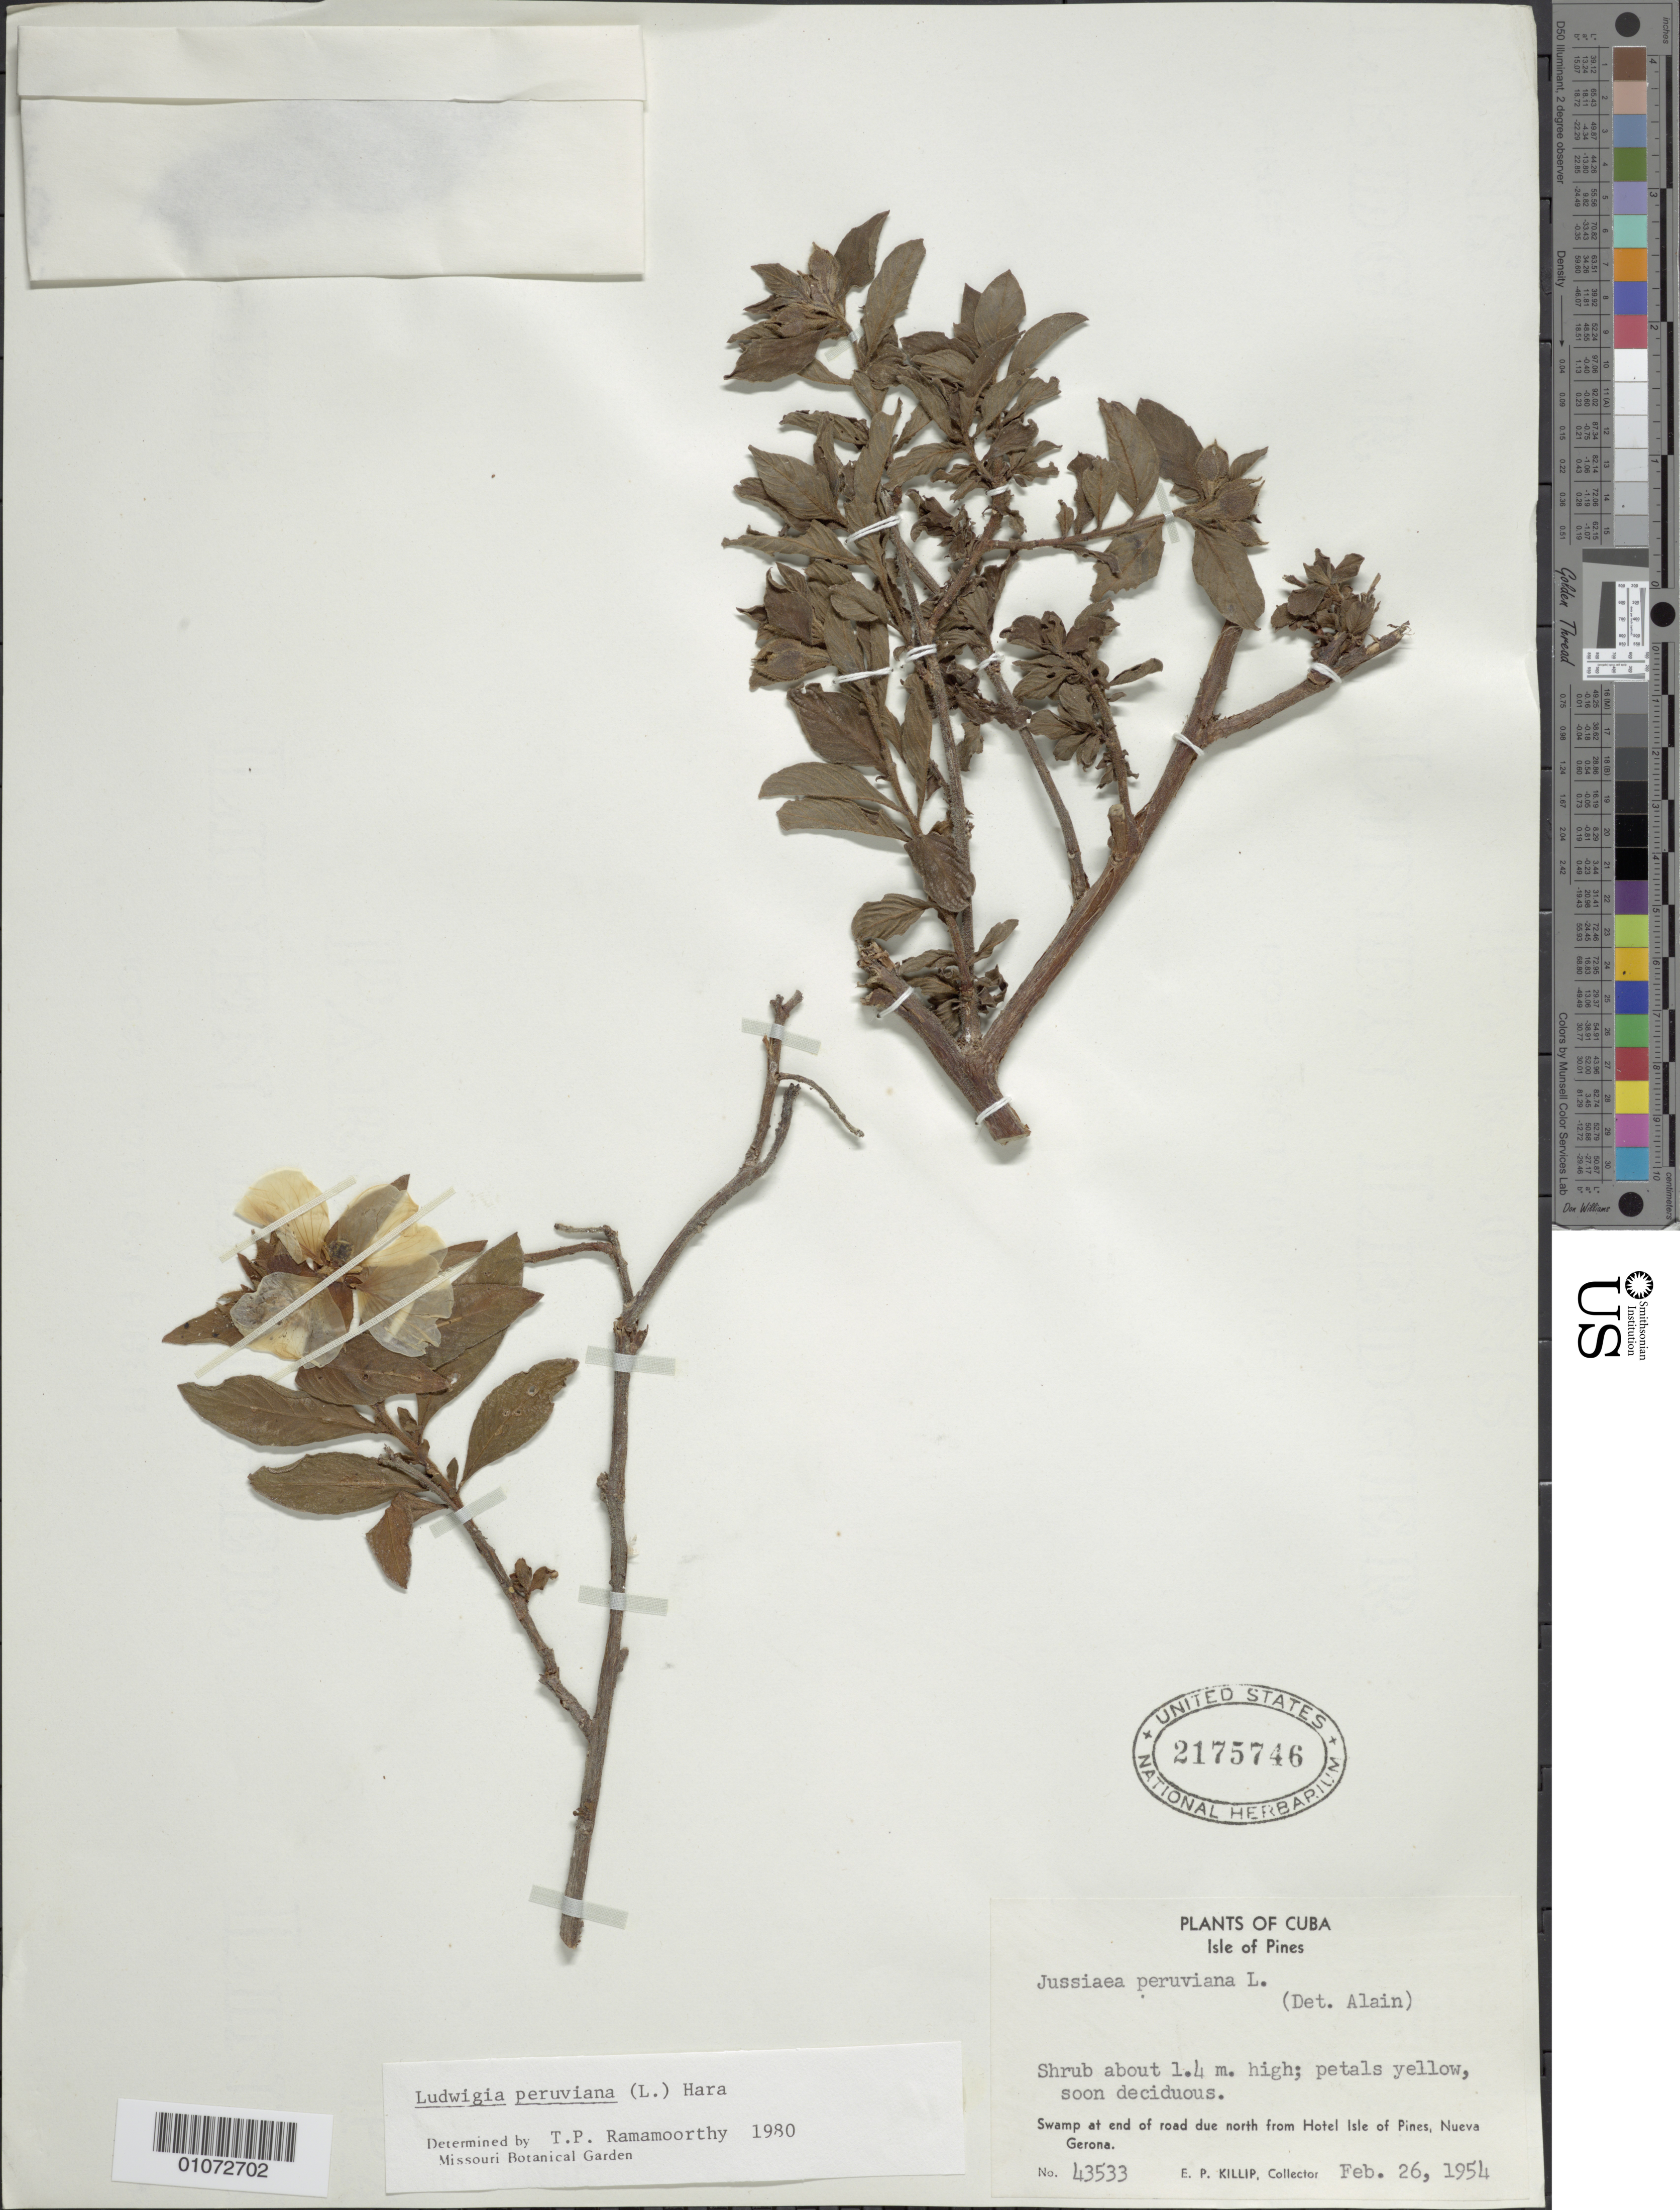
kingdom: Plantae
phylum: Tracheophyta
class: Magnoliopsida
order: Myrtales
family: Onagraceae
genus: Ludwigia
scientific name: Ludwigia peruviana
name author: (L.) H. Hara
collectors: E. P. Killip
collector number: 43533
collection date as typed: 26 Feb 1954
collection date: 1954-02-26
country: Cuba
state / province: Isla de La Juventud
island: Isla de la Juventud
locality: Swamp at end of road due north from Hotel Isle of Pines, Nueva Gerona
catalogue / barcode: US 2175746